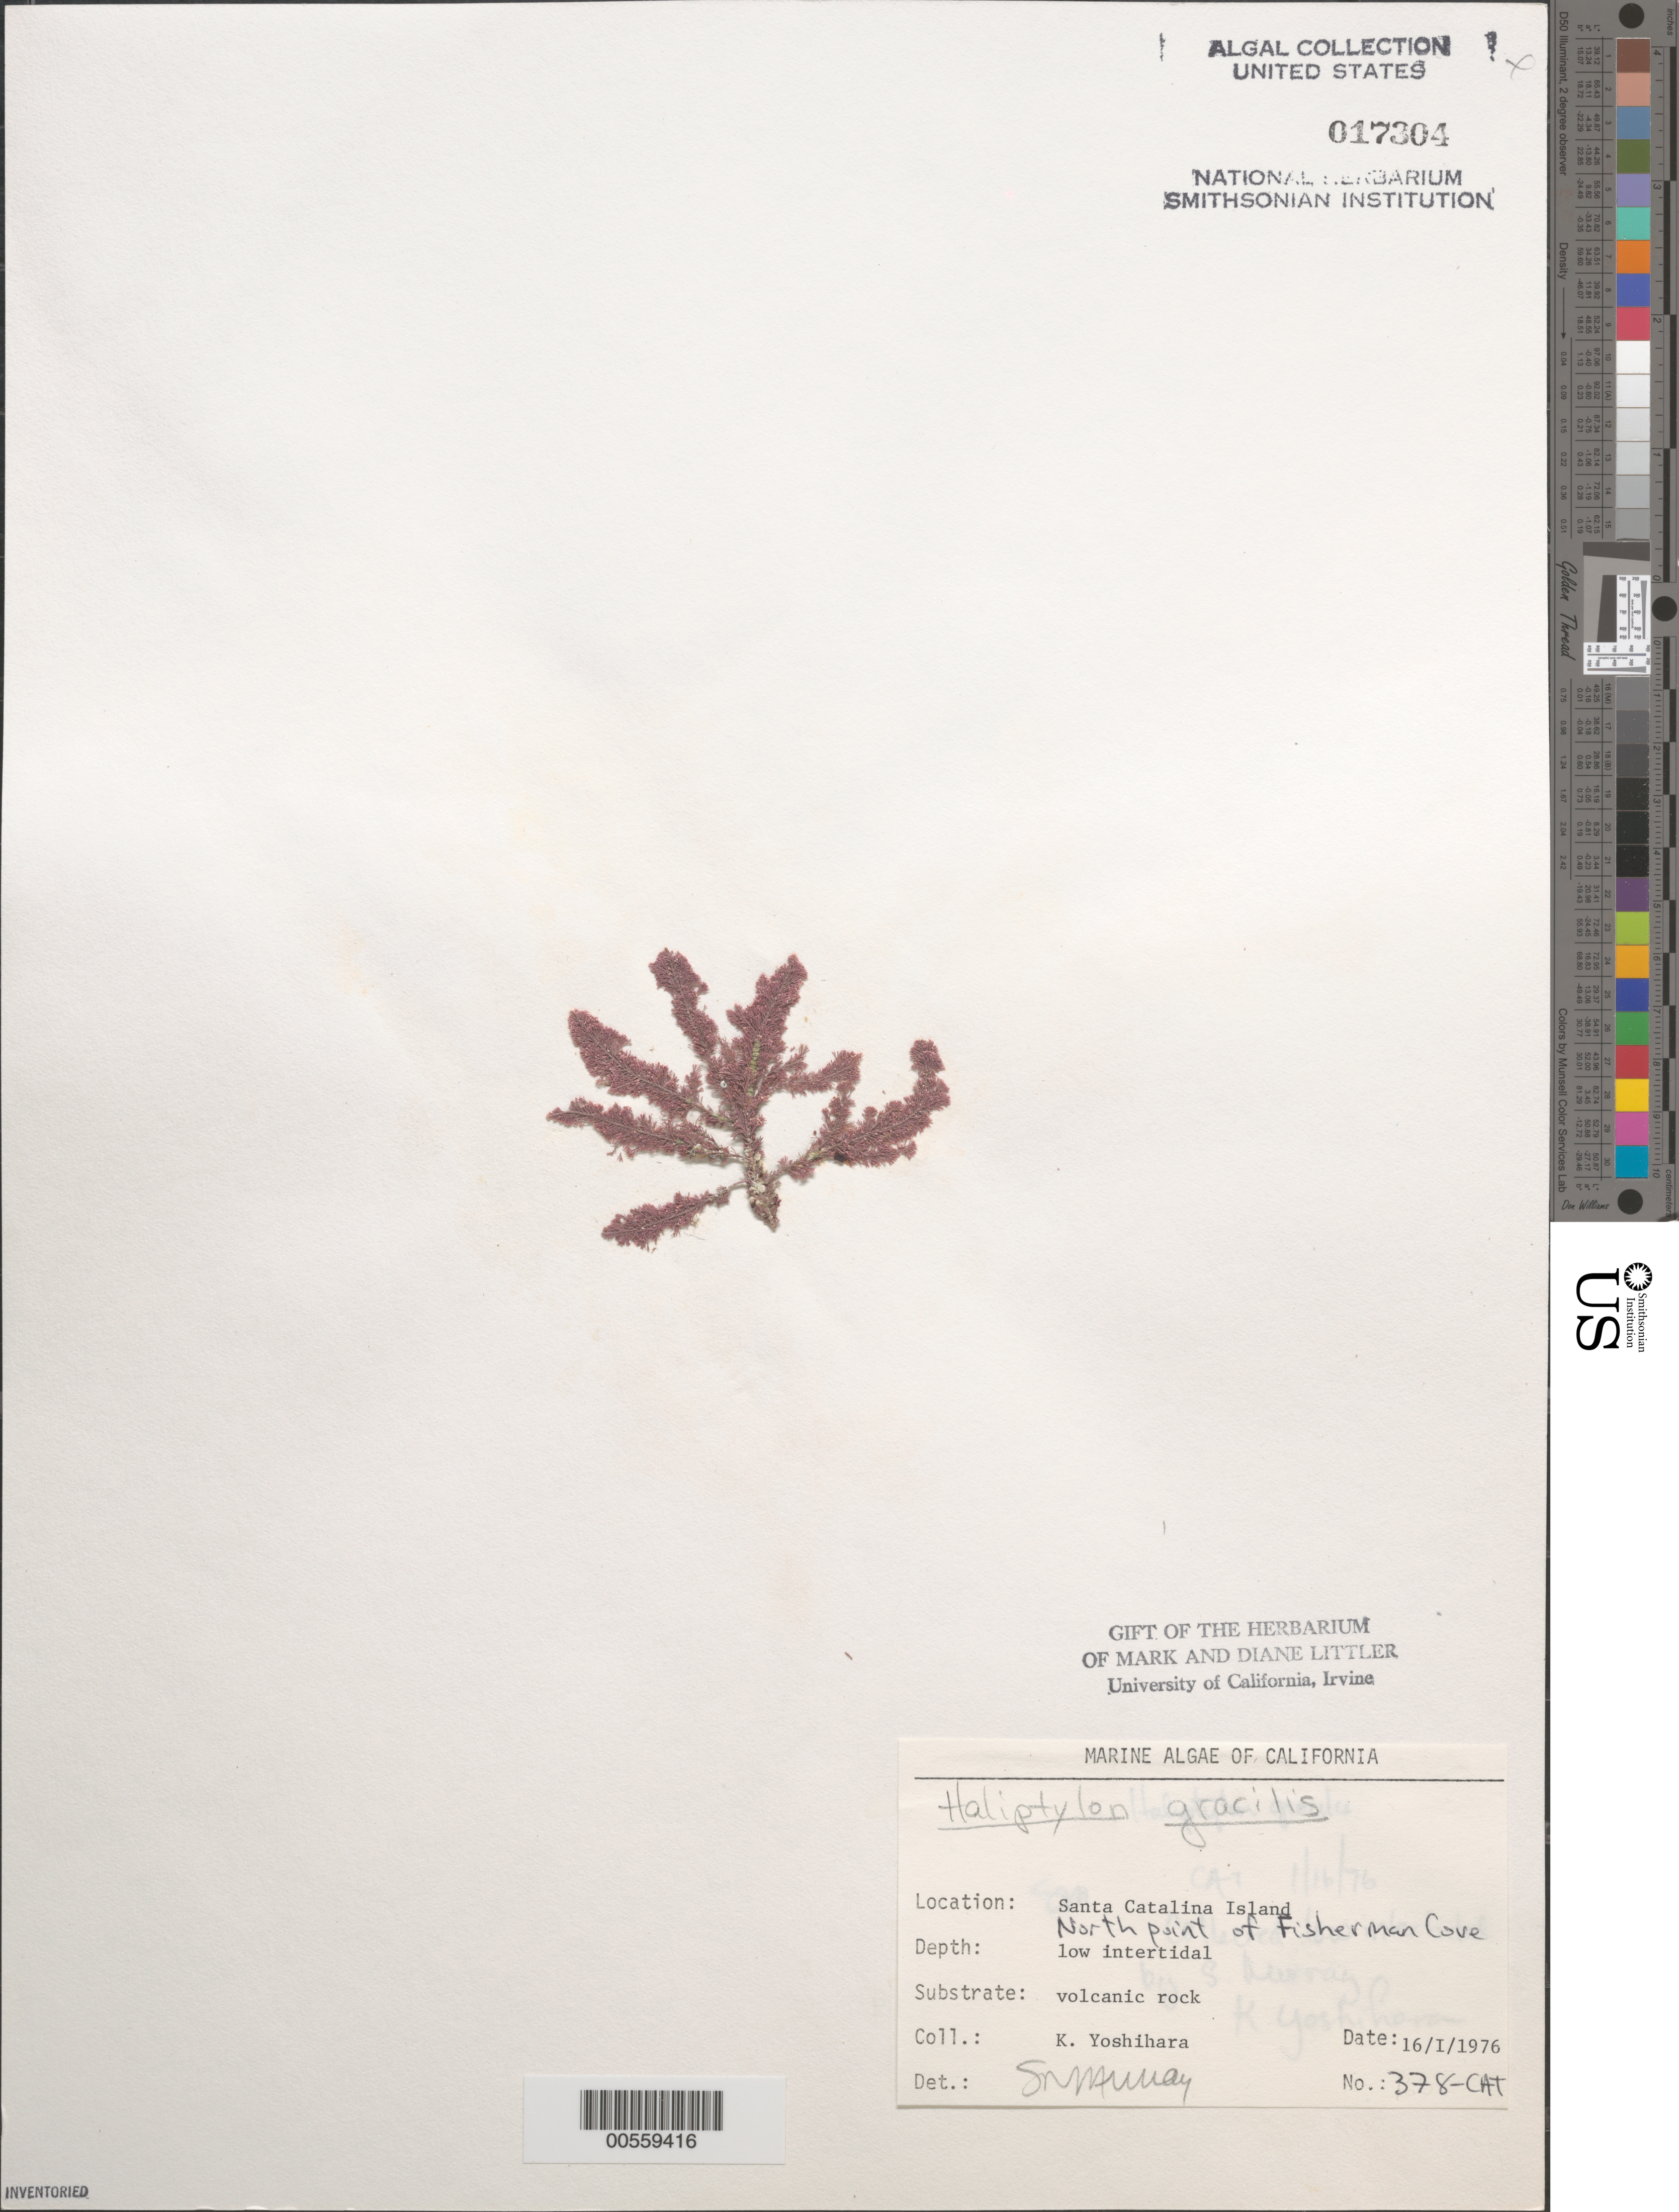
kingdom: Plantae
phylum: Rhodophyta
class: Florideophyceae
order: Corallinales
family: Corallinaceae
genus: Jania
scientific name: Jania rosea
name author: (Lam.) Decne.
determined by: Algae name updating Project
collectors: K. Yoshihara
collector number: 378-cat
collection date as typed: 16 Jan 1976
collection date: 1976-01-16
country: United States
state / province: California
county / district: Los Angeles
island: Santa Catalina Island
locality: Fishermen Cove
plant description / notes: BLM-SOCALBIGHT Rocky Intertidal Survey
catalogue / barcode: US 17304